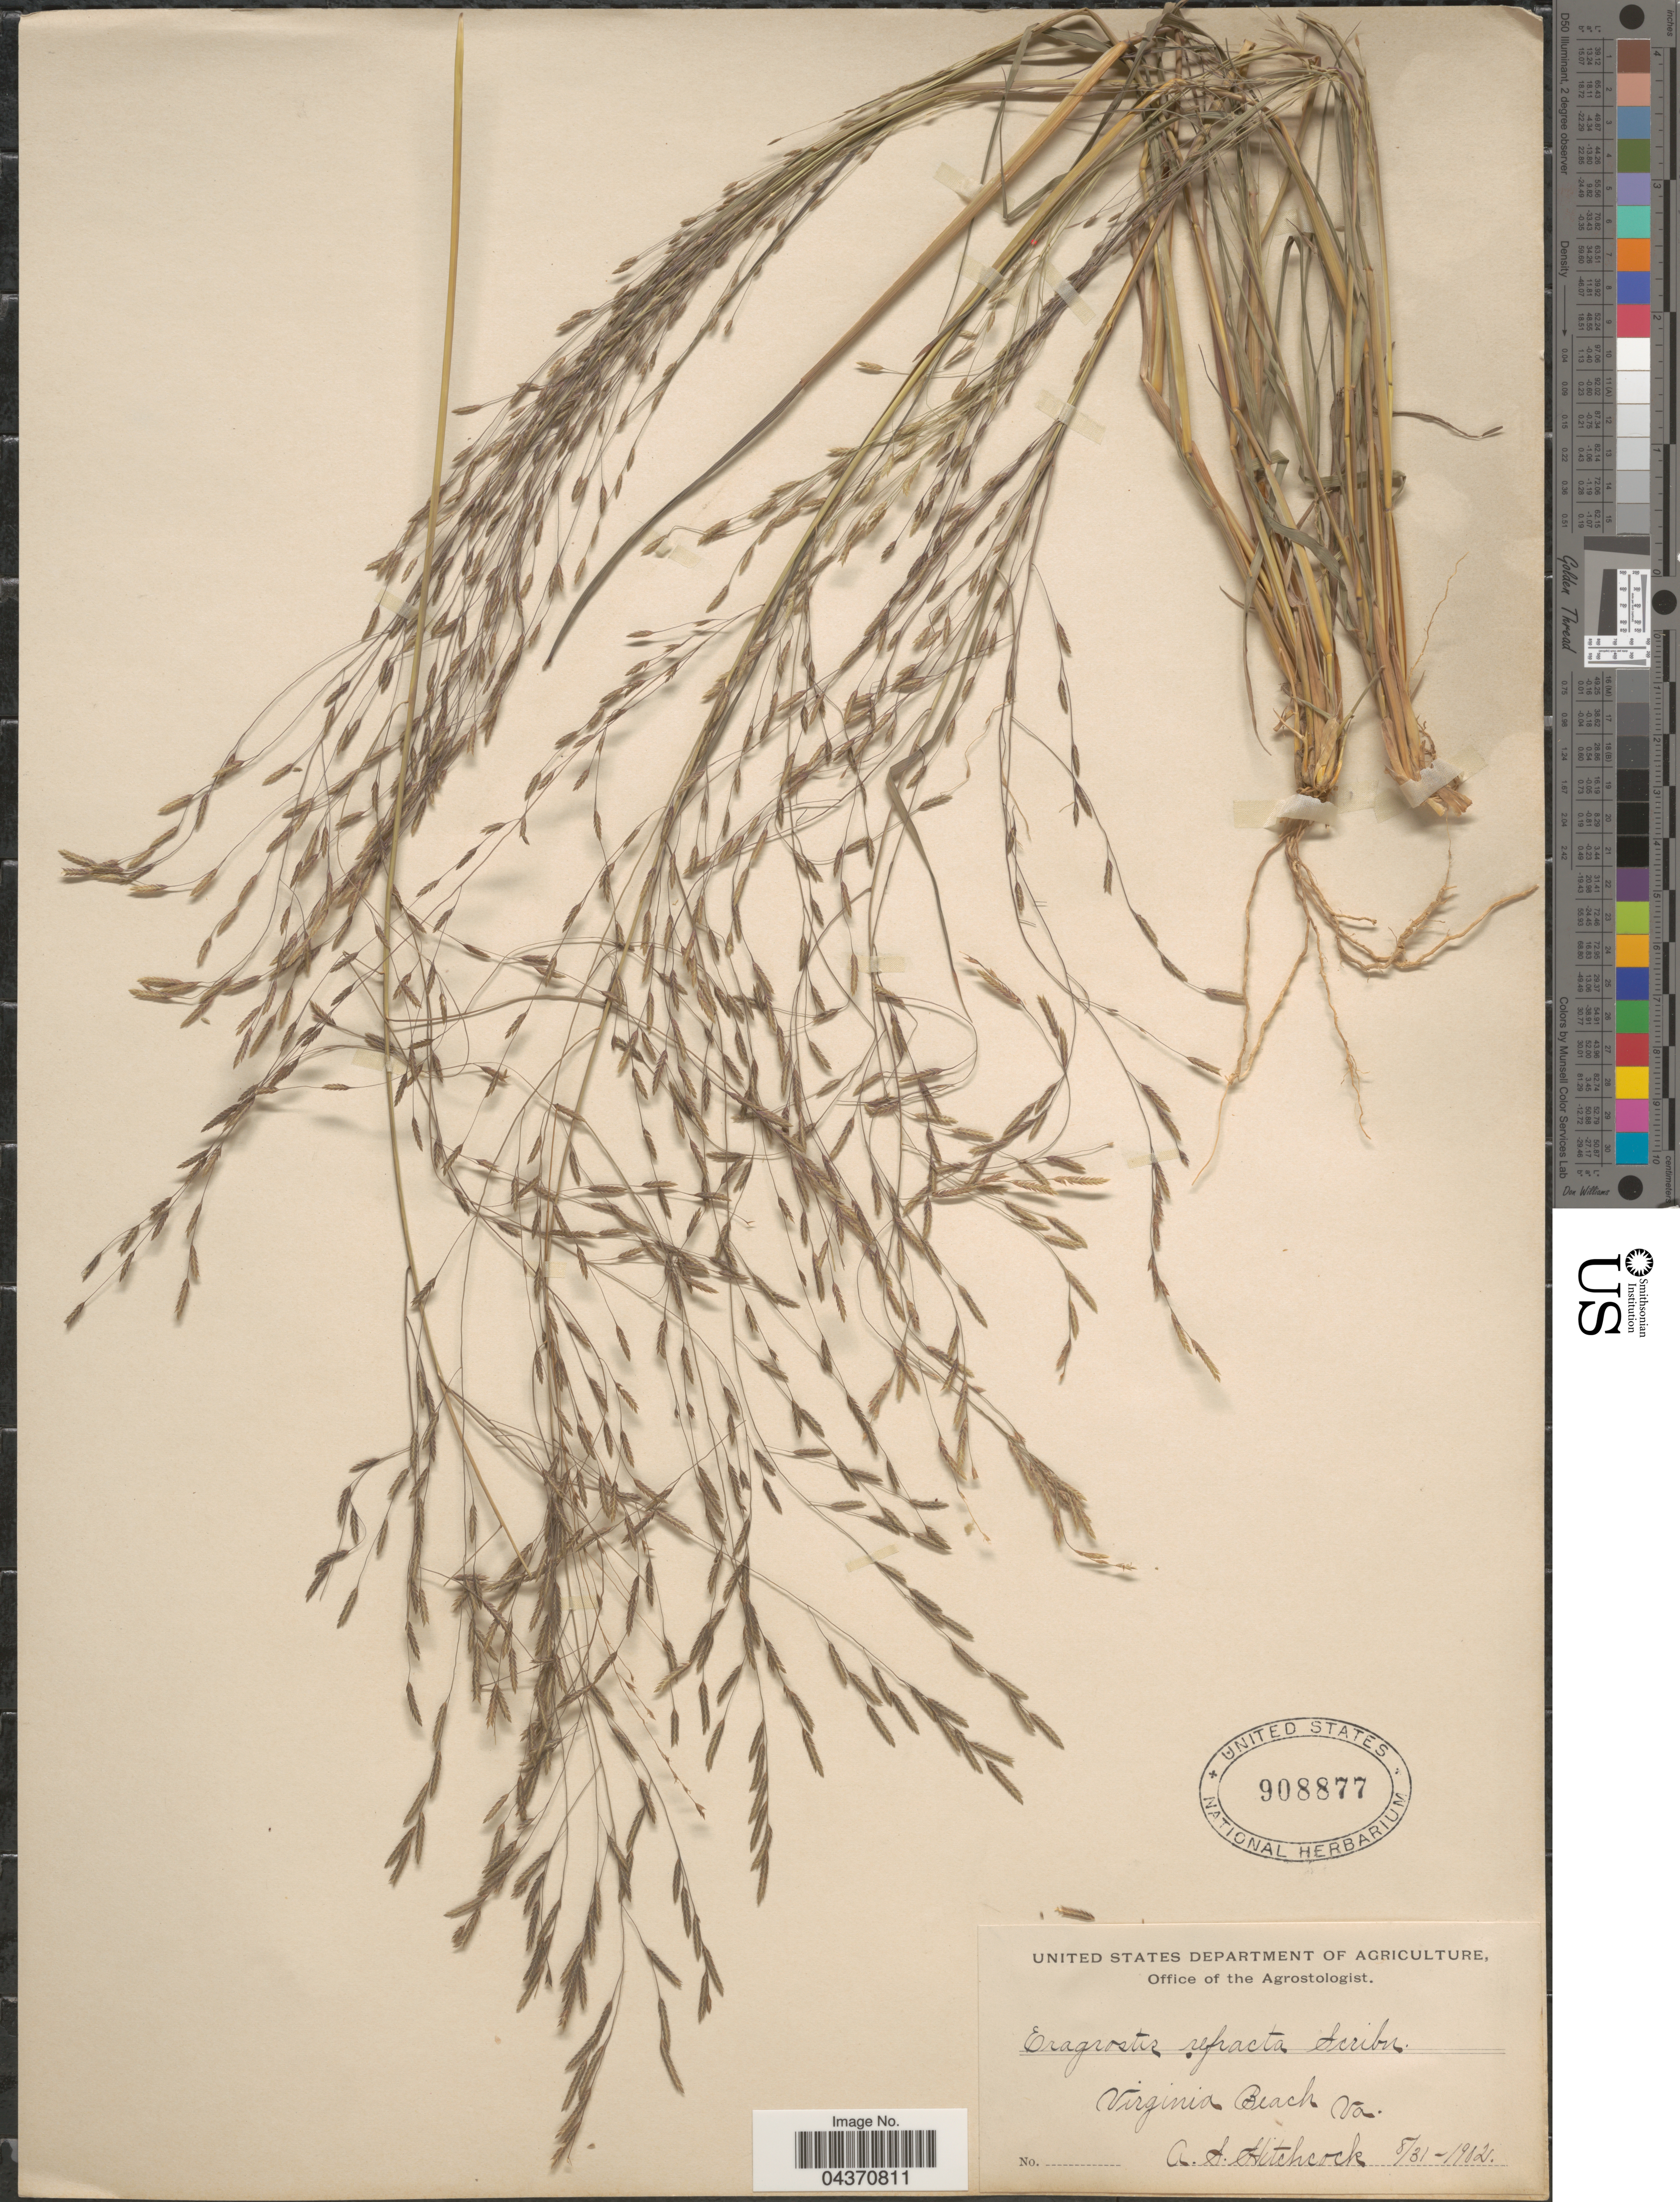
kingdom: Plantae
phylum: Tracheophyta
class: Liliopsida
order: Poales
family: Poaceae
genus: Eragrostis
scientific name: Eragrostis refracta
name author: (Muhl.) Scribn.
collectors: A. S. Hitchcock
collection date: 1902-08-31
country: United States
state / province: Virginia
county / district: City of Virginia Beach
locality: Virginia Beach.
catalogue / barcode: US 908877